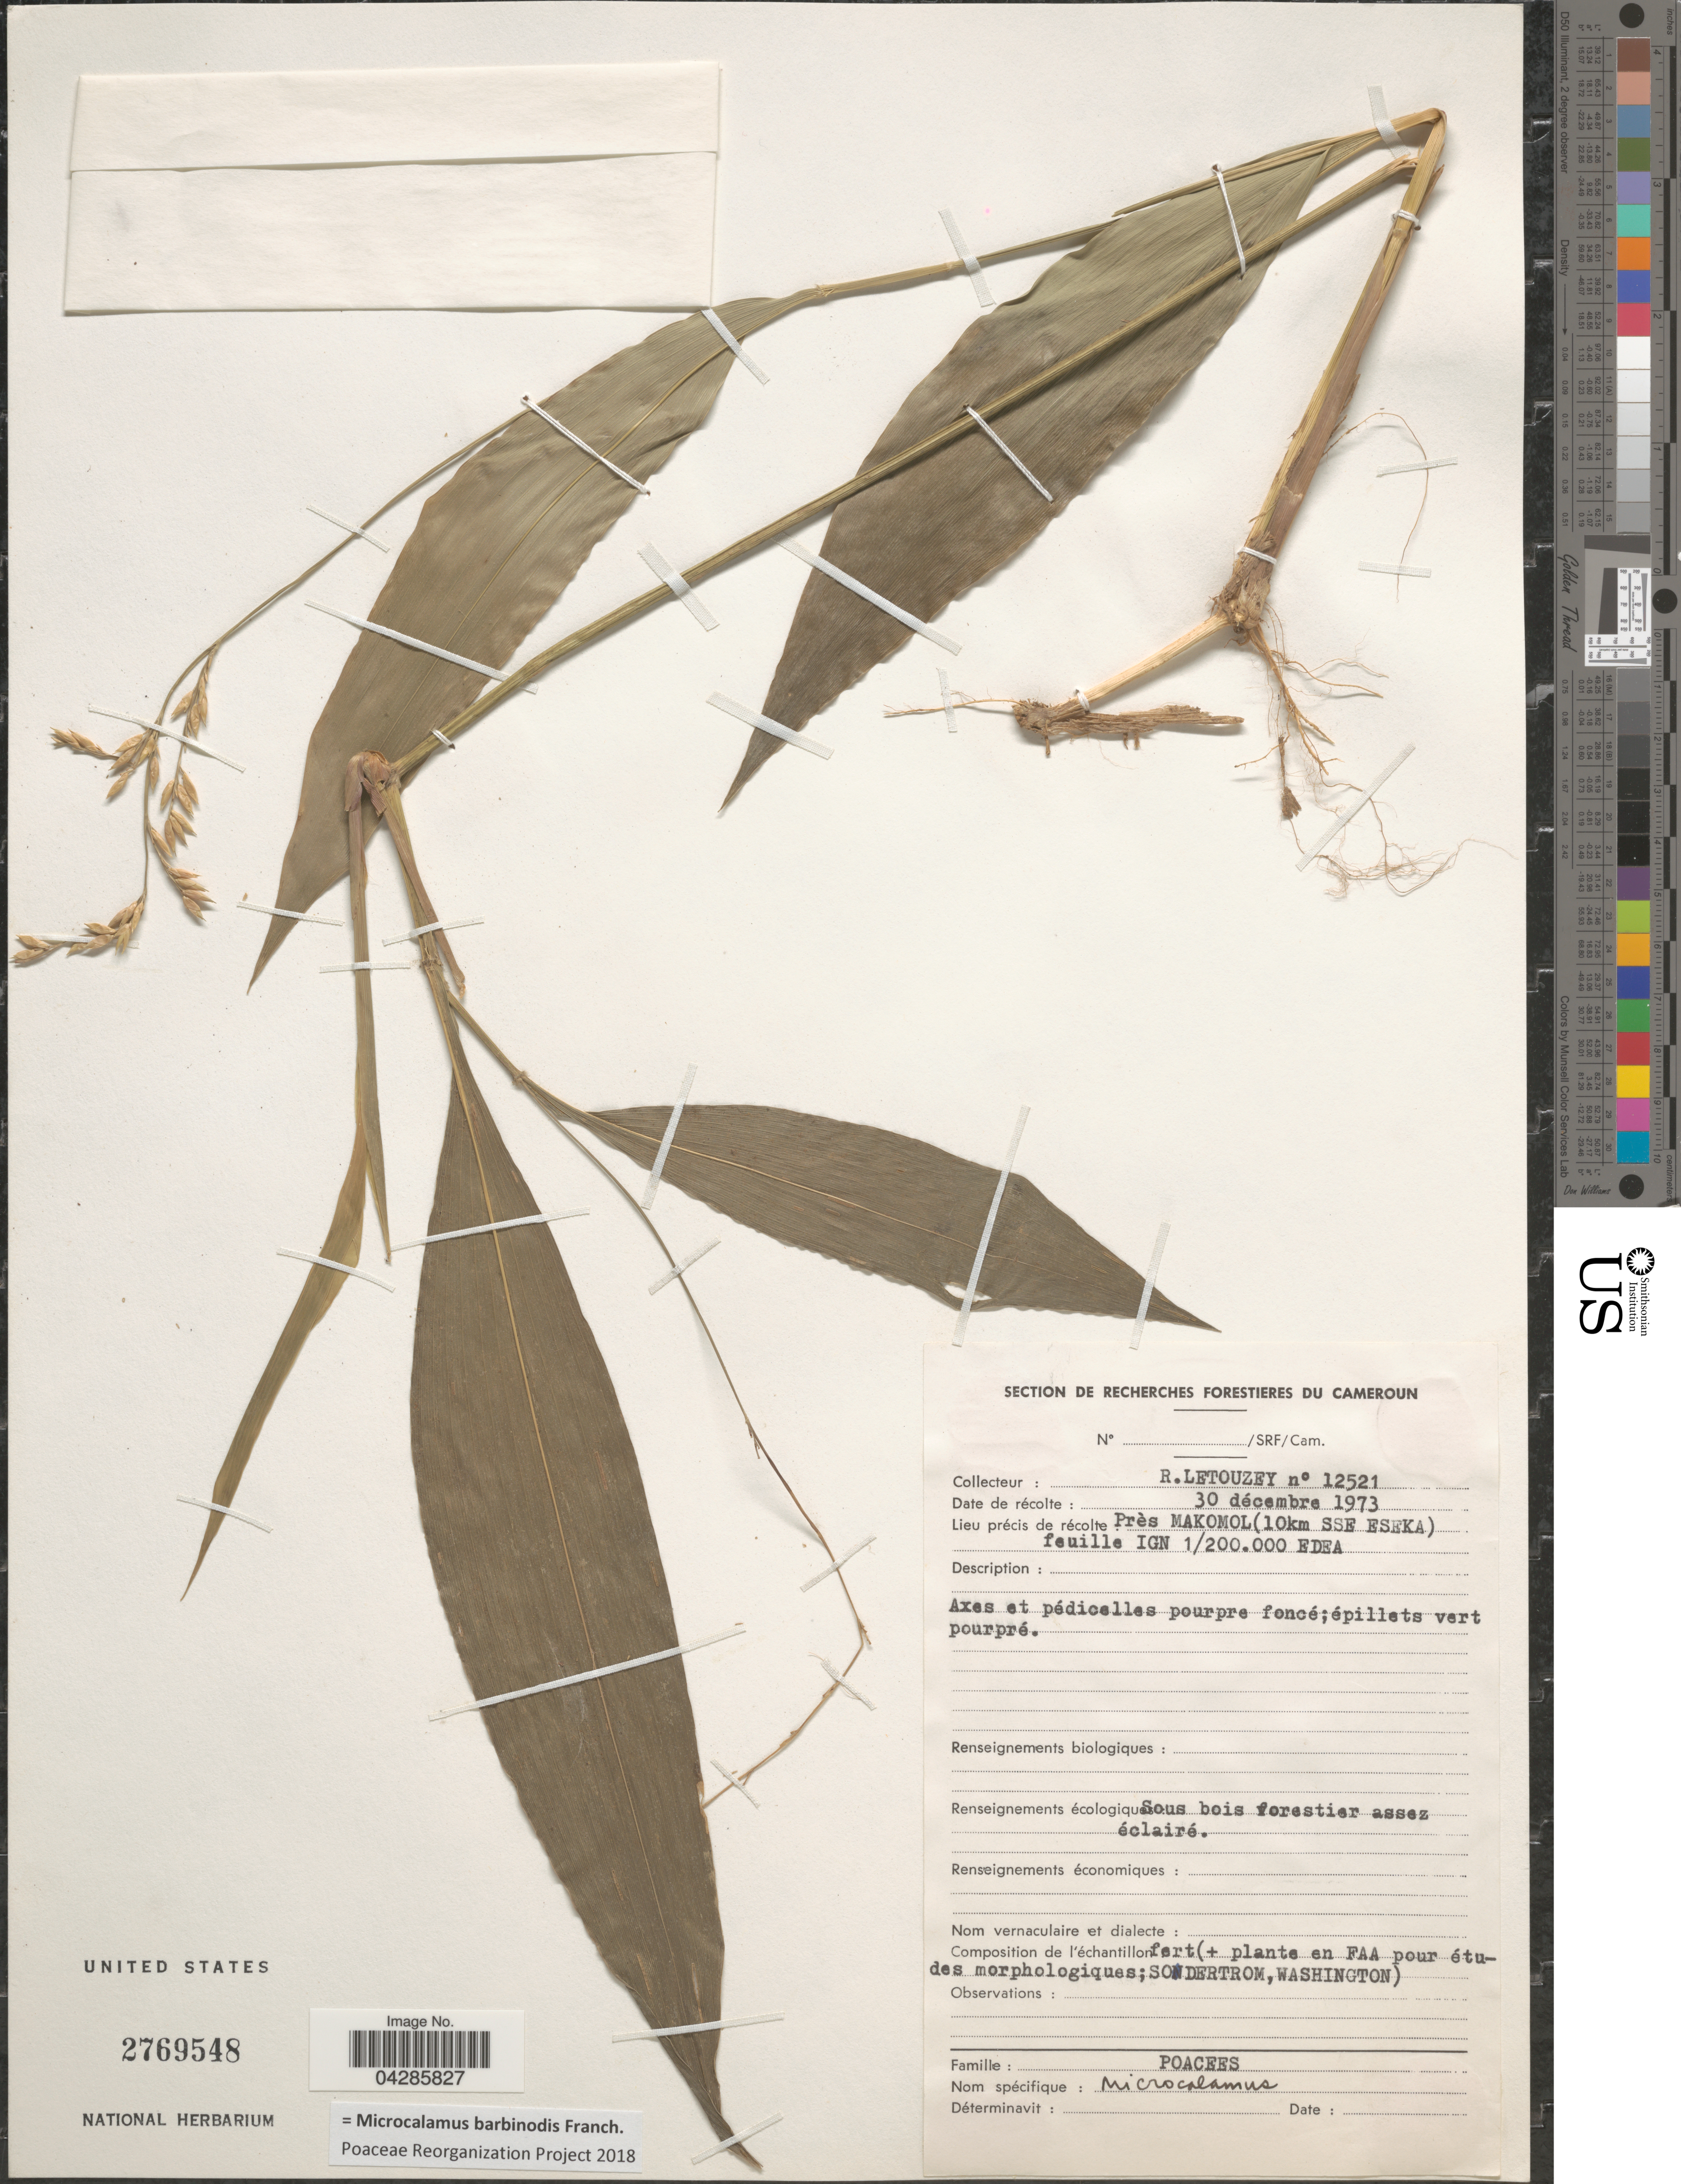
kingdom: Plantae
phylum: Tracheophyta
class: Liliopsida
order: Poales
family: Poaceae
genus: Microcalamus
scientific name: Microcalamus barbinodis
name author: Franch.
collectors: R. Letouzey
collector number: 12521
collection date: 1973-12-30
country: Cameroon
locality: Près Makomol (10km SSE Eseka) feuille IGn 1/200.00 EDEA.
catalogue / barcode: US 2769548